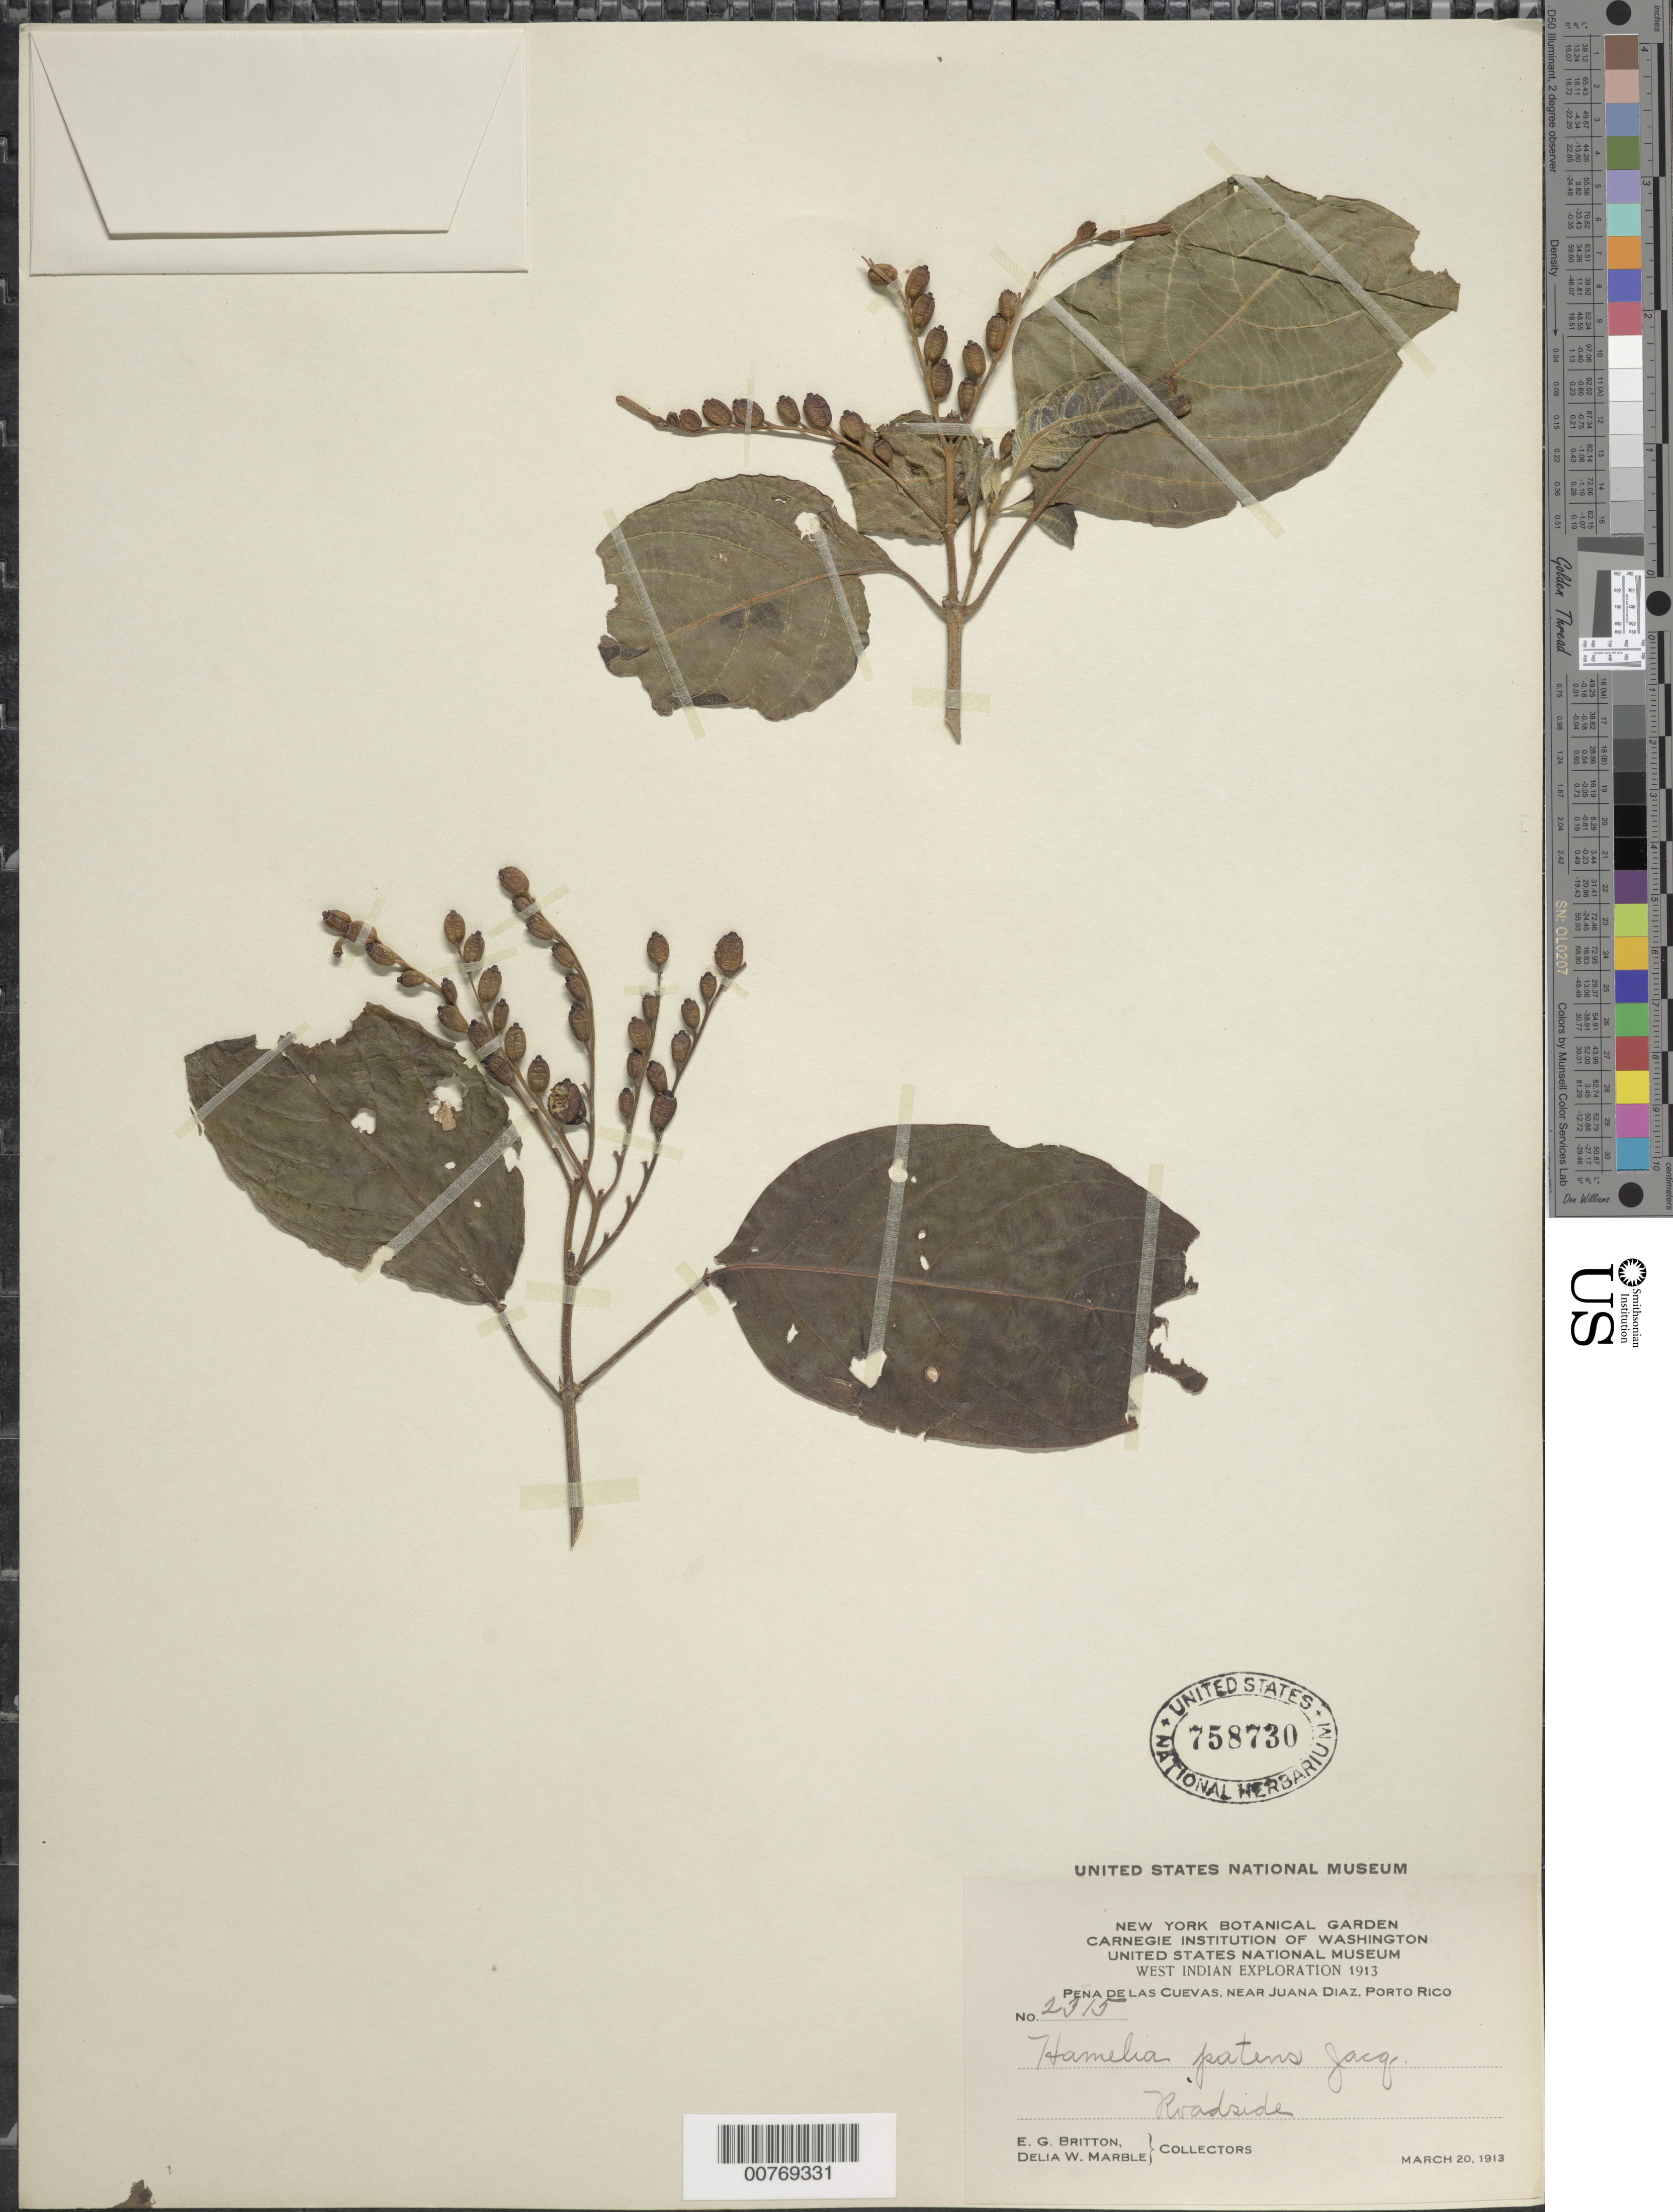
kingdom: Plantae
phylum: Tracheophyta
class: Magnoliopsida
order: Gentianales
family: Rubiaceae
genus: Hamelia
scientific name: Hamelia patens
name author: Jacq.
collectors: E. G. Britton & D. W. Marble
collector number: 2315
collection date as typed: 20 Mar 1913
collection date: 1913-03-20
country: Puerto Rico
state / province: Juana Díaz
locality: Peña de las Cuevas, near Juana Díaz; roadside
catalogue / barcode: US 758730